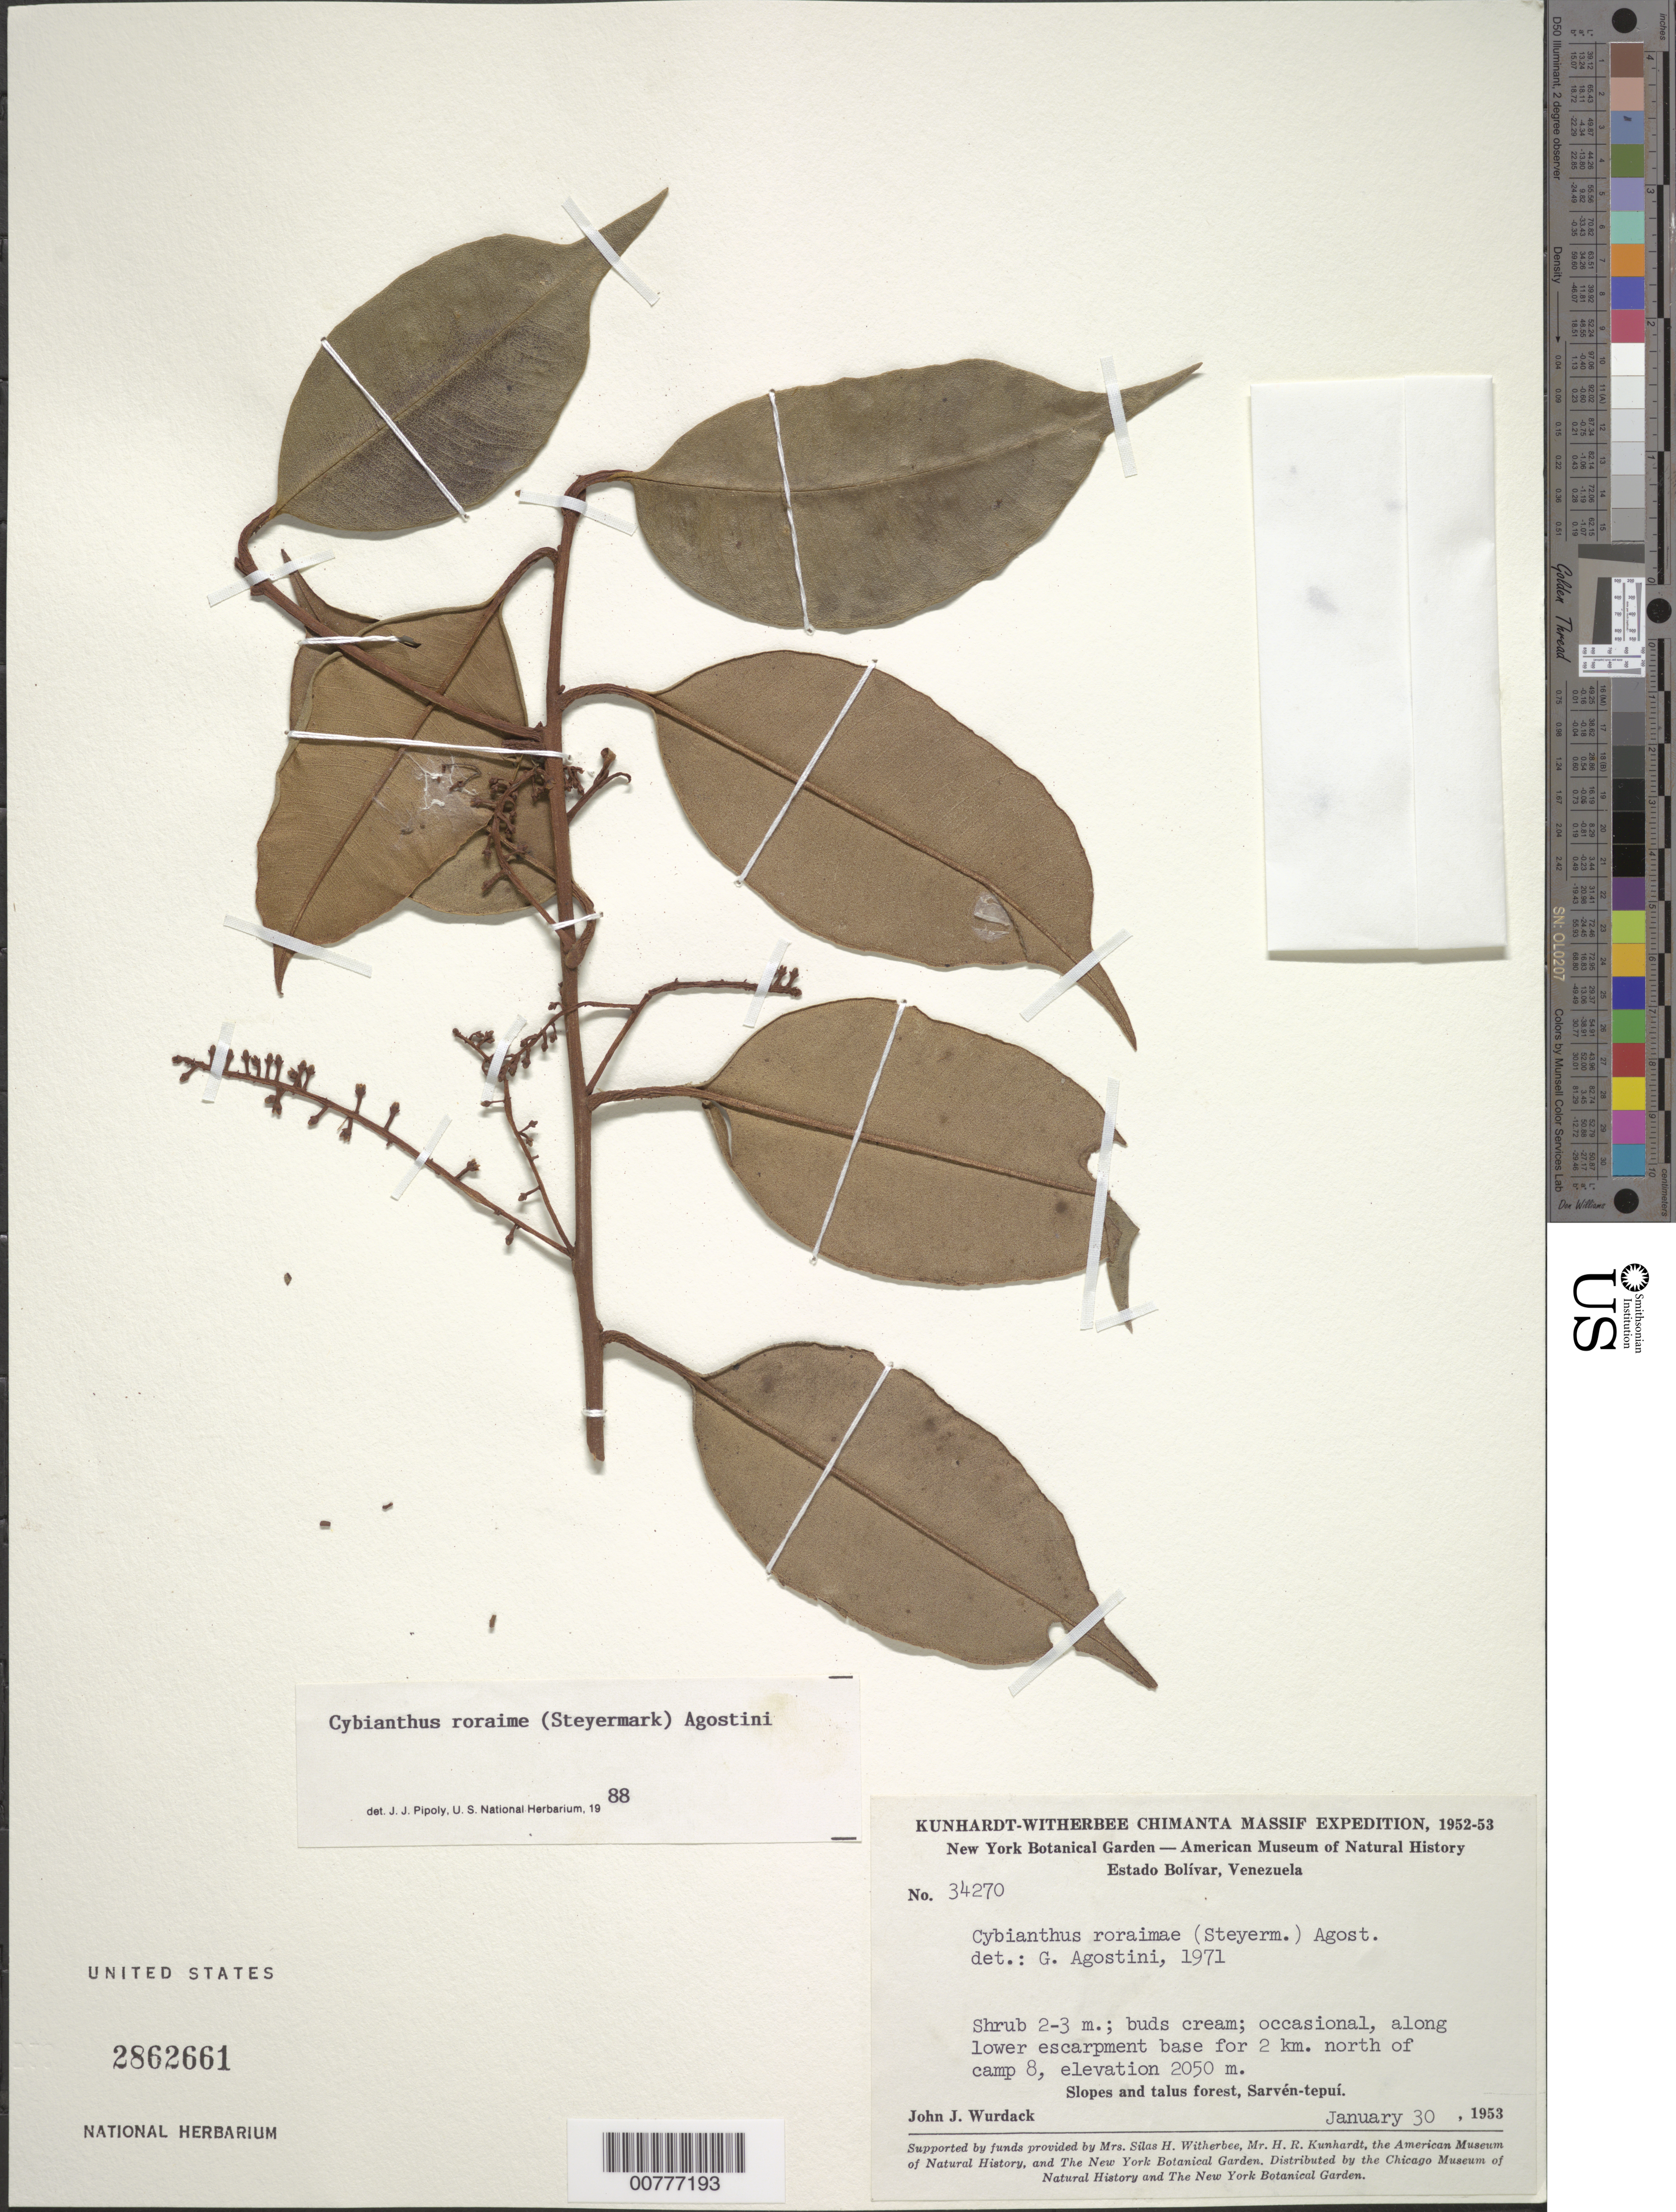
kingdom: Plantae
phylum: Tracheophyta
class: Magnoliopsida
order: Ericales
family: Primulaceae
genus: Cybianthus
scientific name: Cybianthus roraimae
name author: (Steyerm.) G. Agostini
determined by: Pipoly, J. J., III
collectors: J. J. Wurdack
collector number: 34270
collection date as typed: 30-Jan-53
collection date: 1953-01-30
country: Venezuela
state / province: Bolívar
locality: Churi-tepuí (Muru-tepuí), 2 km N of Camp 8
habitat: Lower escarpment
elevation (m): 2050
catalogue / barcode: US 2862661